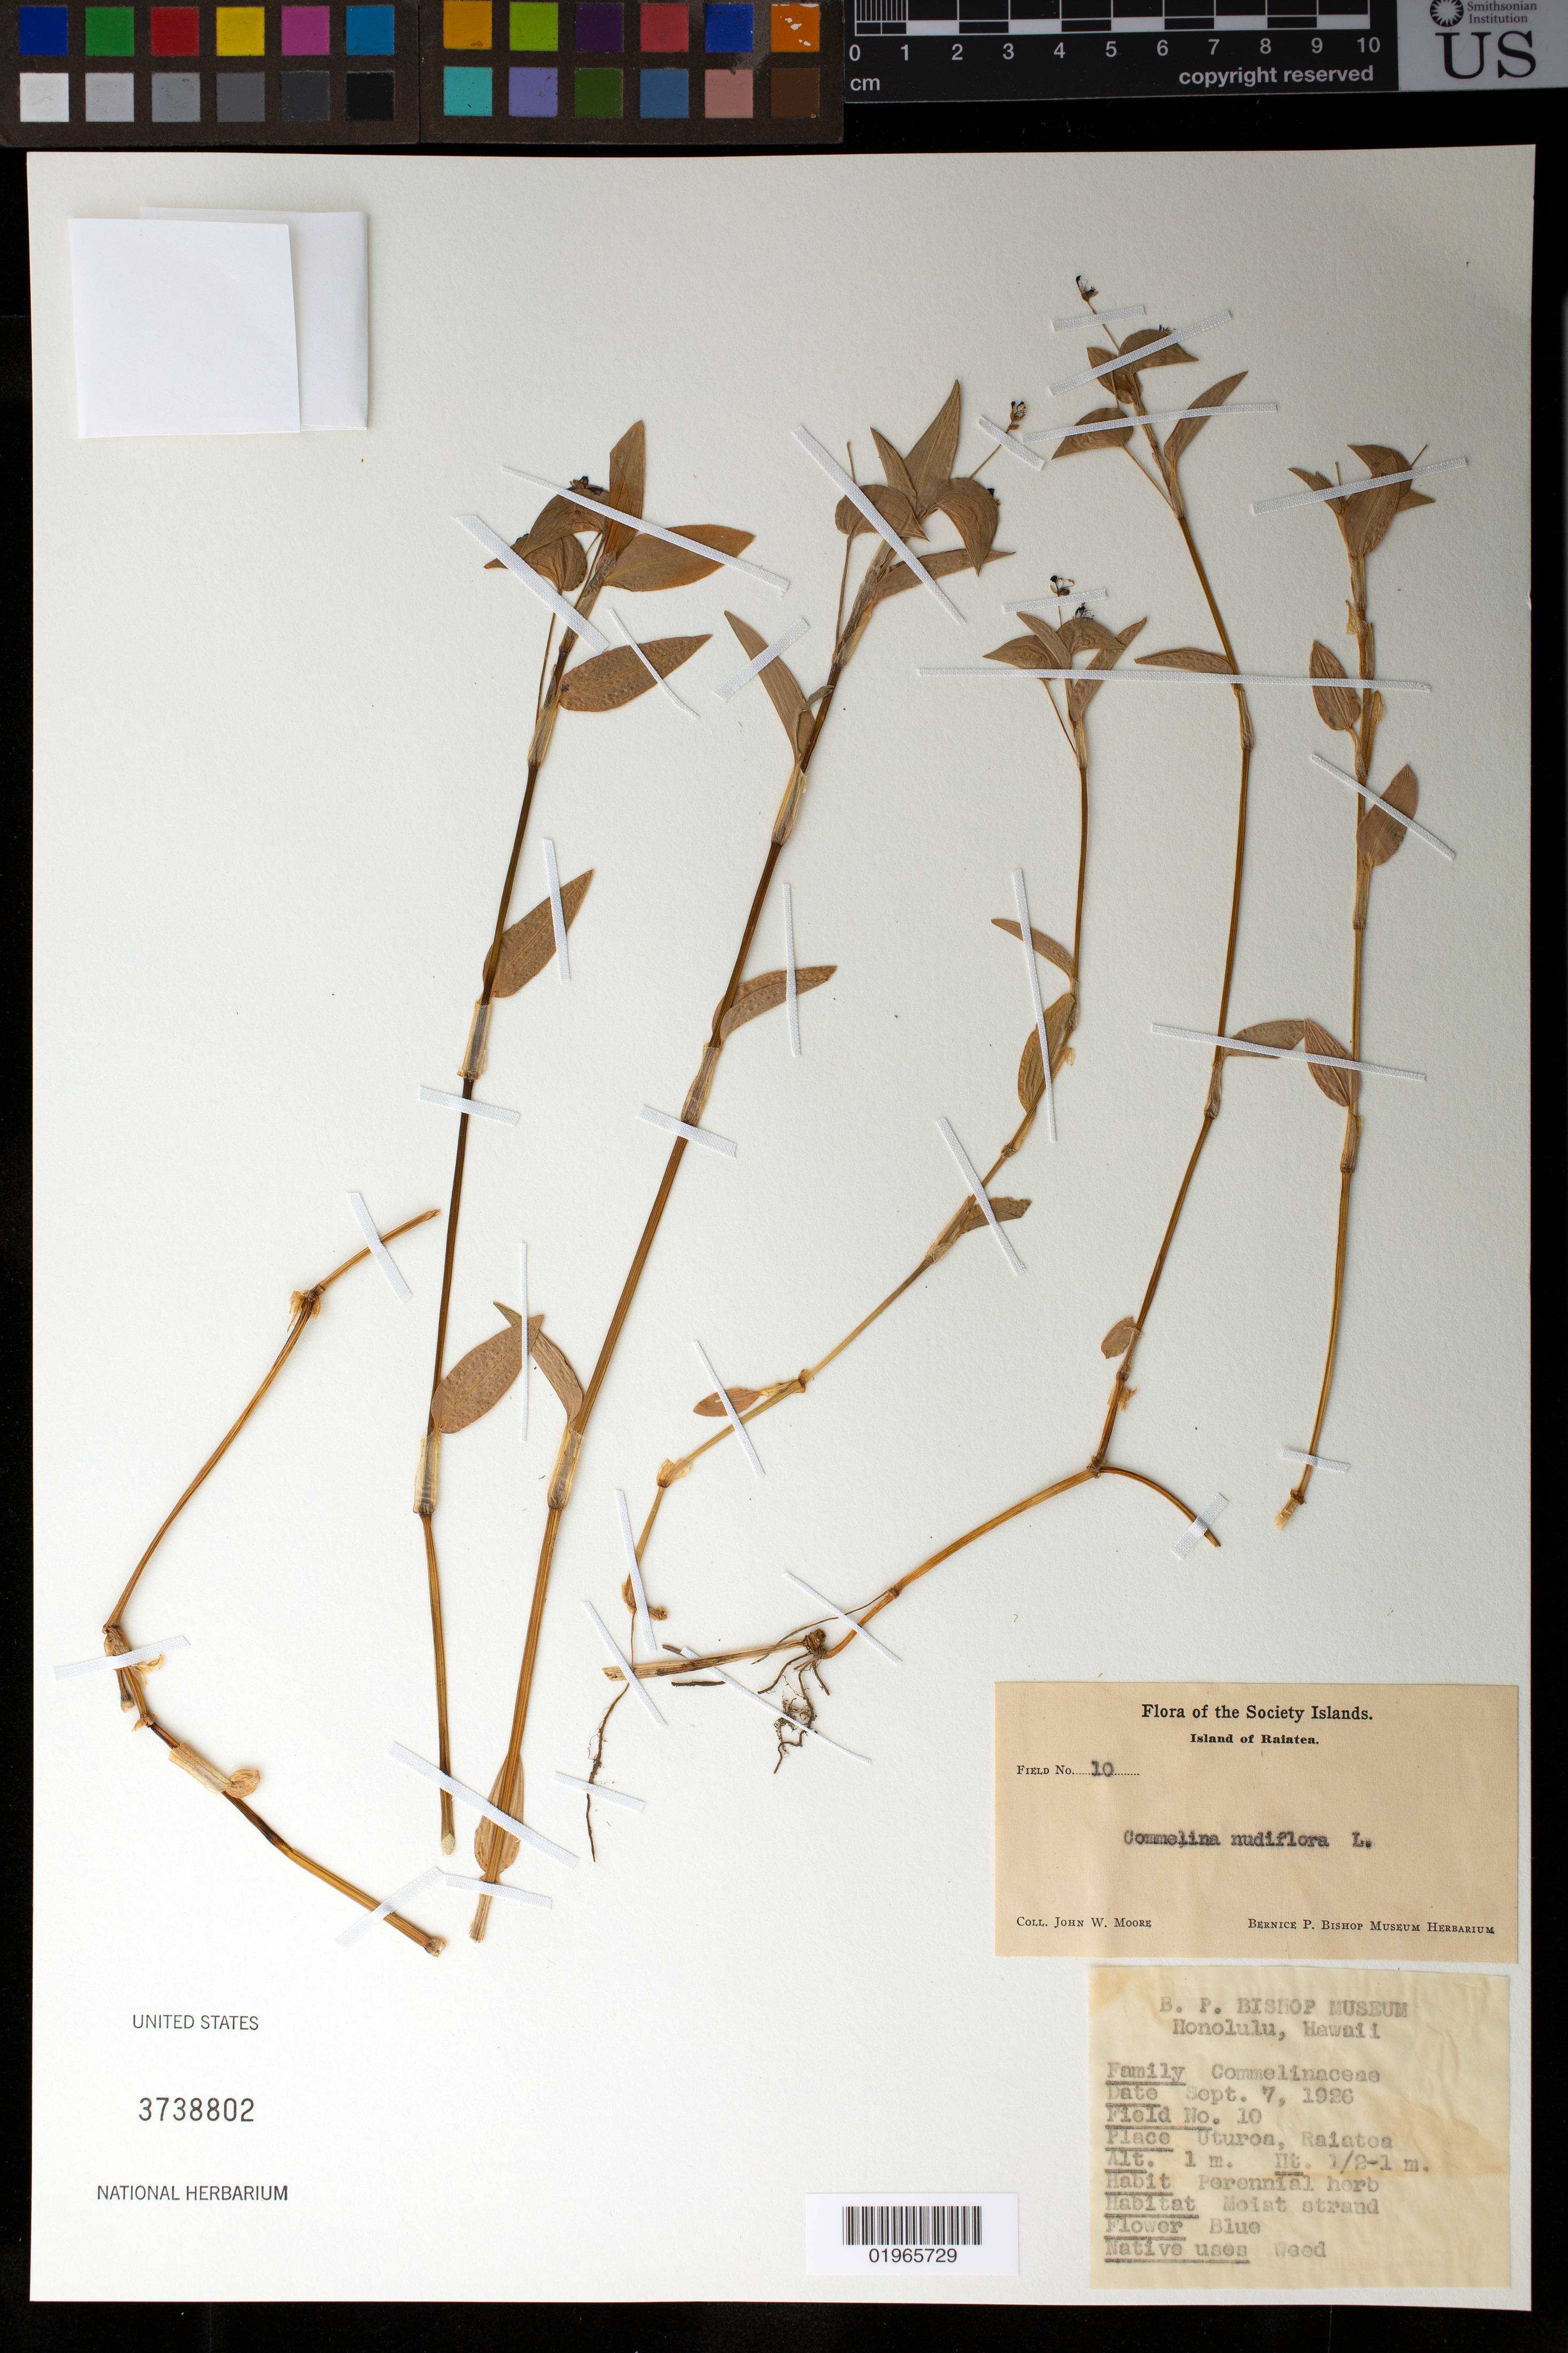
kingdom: Plantae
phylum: Tracheophyta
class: Liliopsida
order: Commelinales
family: Commelinaceae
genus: Murdannia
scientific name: Murdannia nudiflora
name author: (L.) Brenan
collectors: J. Moore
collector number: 10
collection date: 1926-09-07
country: French Polynesia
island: Raiatea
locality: Uturoa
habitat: Moist strand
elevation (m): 1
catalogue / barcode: US 3738802